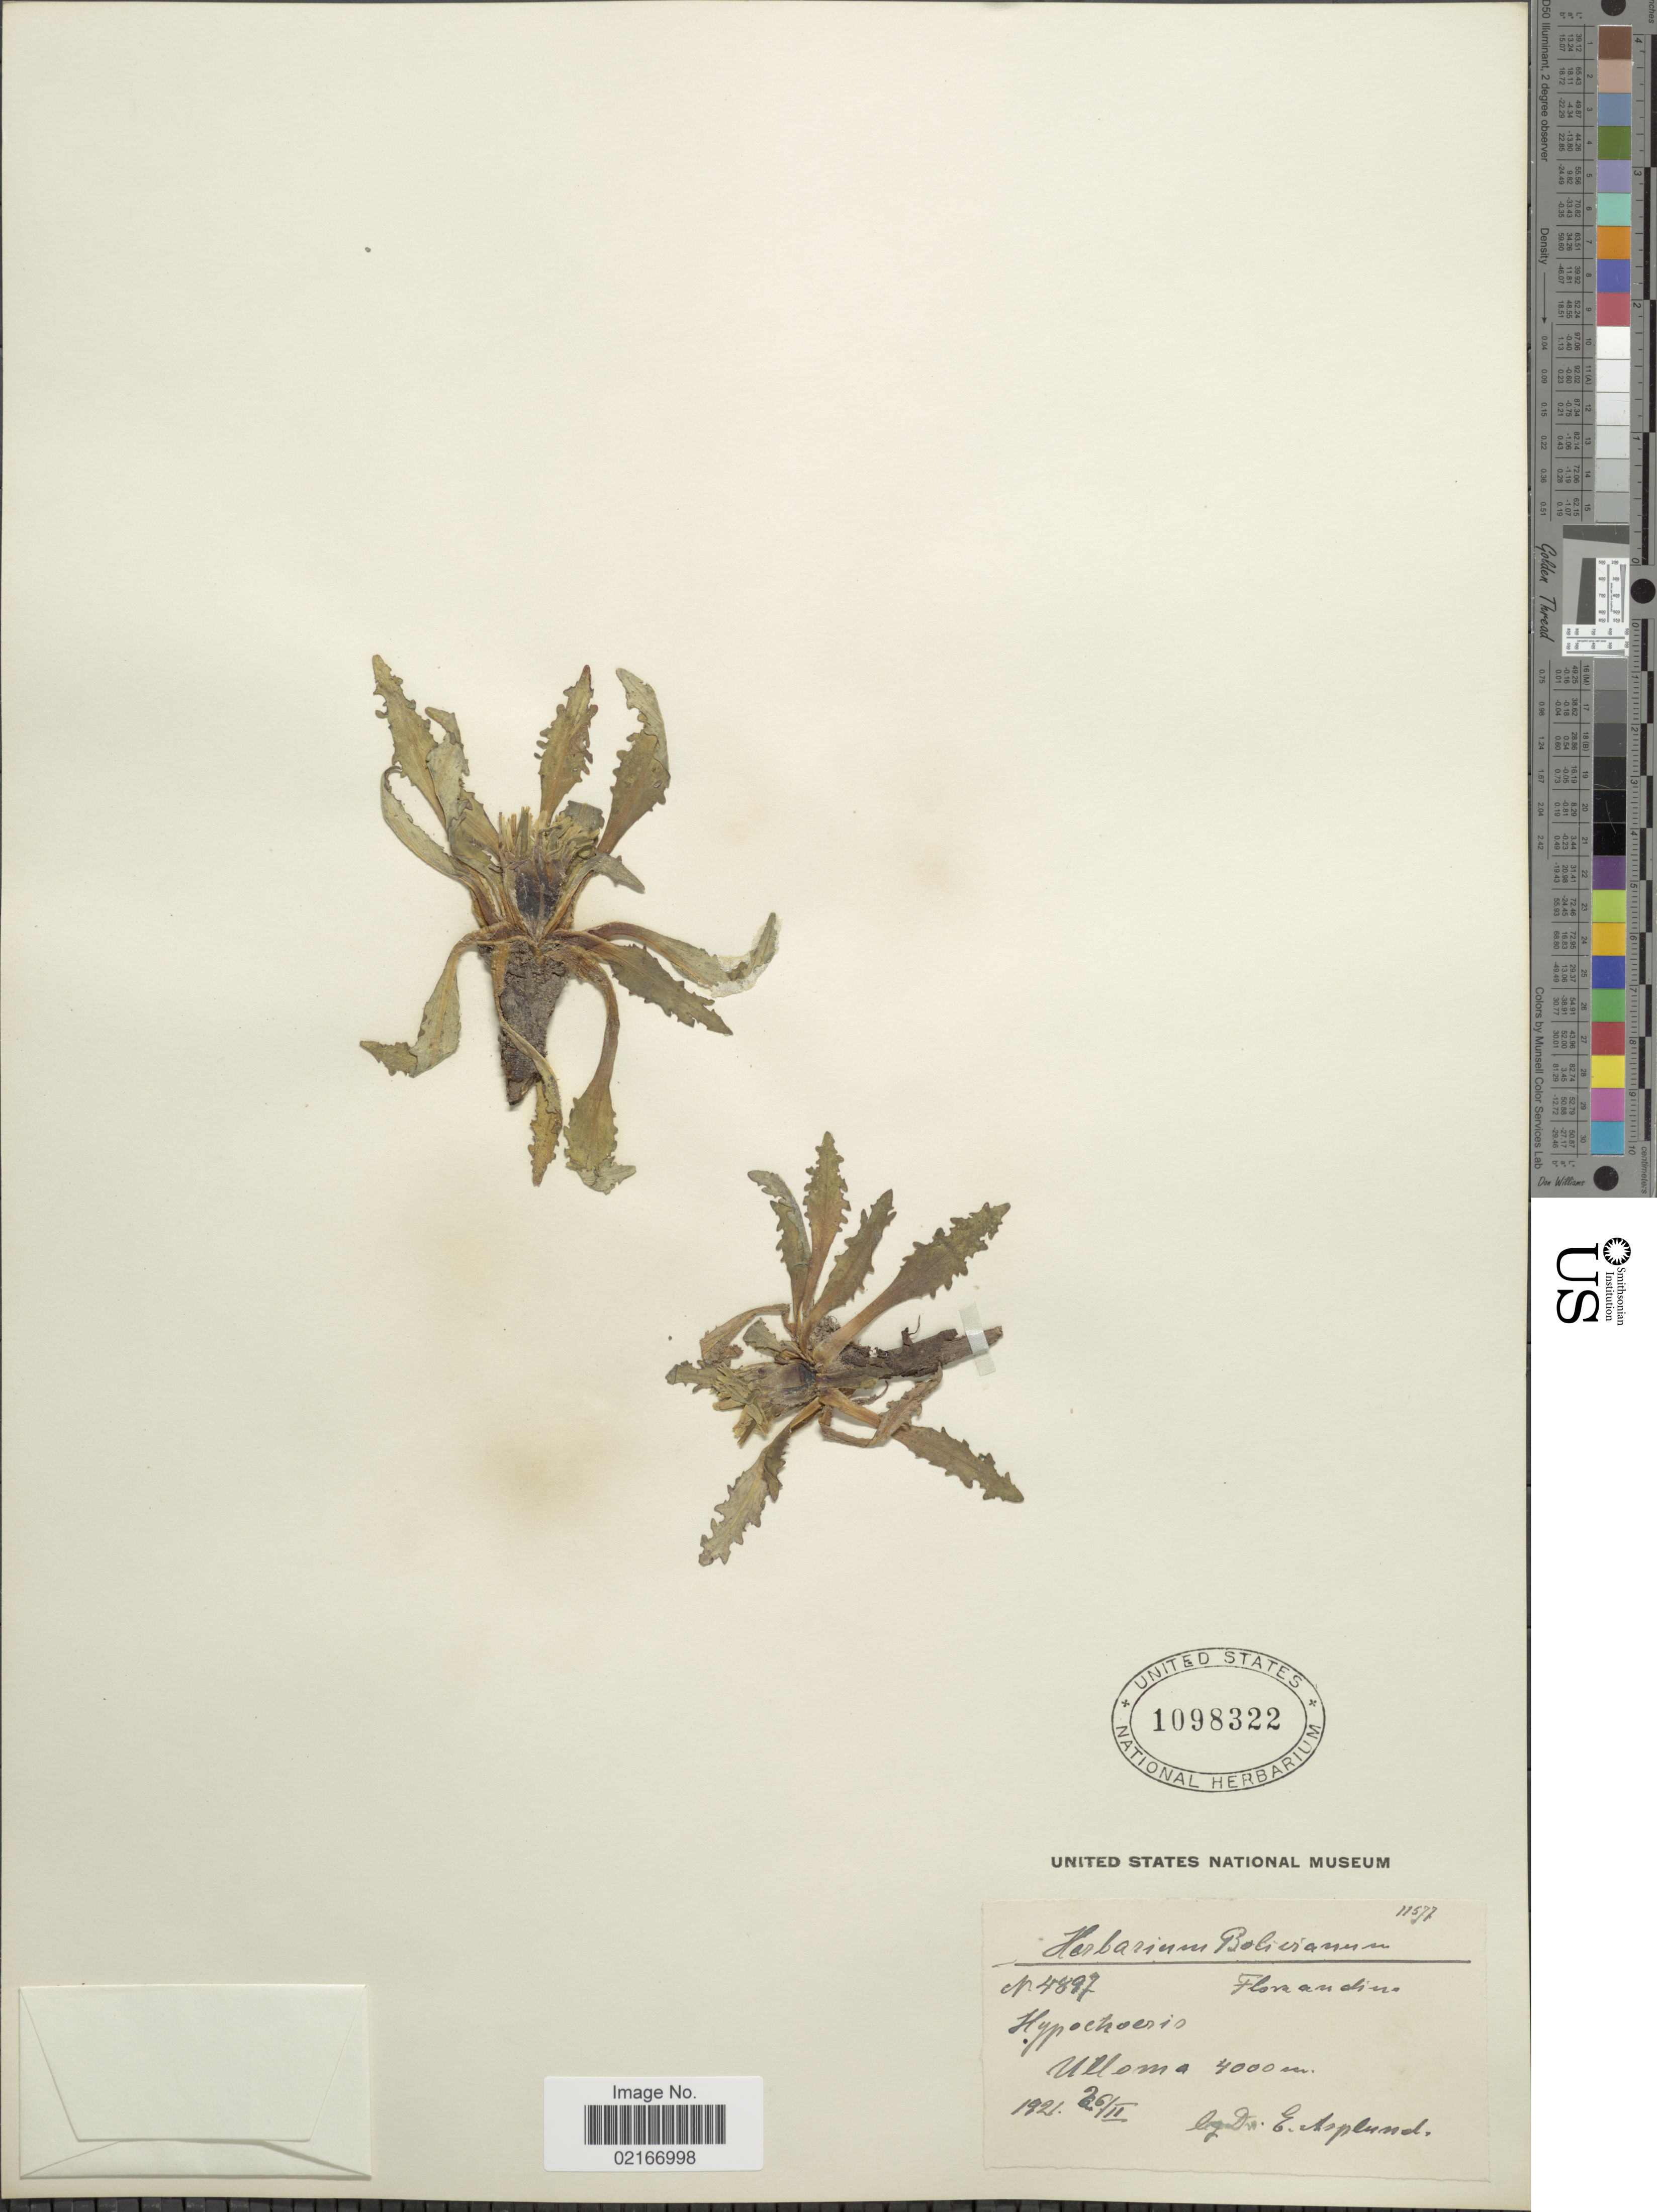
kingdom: Plantae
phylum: Tracheophyta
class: Magnoliopsida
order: Asterales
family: Asteraceae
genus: Hypochaeris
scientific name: Hypochaeris sp.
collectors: E. Asplund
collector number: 4897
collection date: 1921-03-26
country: Bolivia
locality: Ulloma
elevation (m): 4000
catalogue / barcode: US 1098322